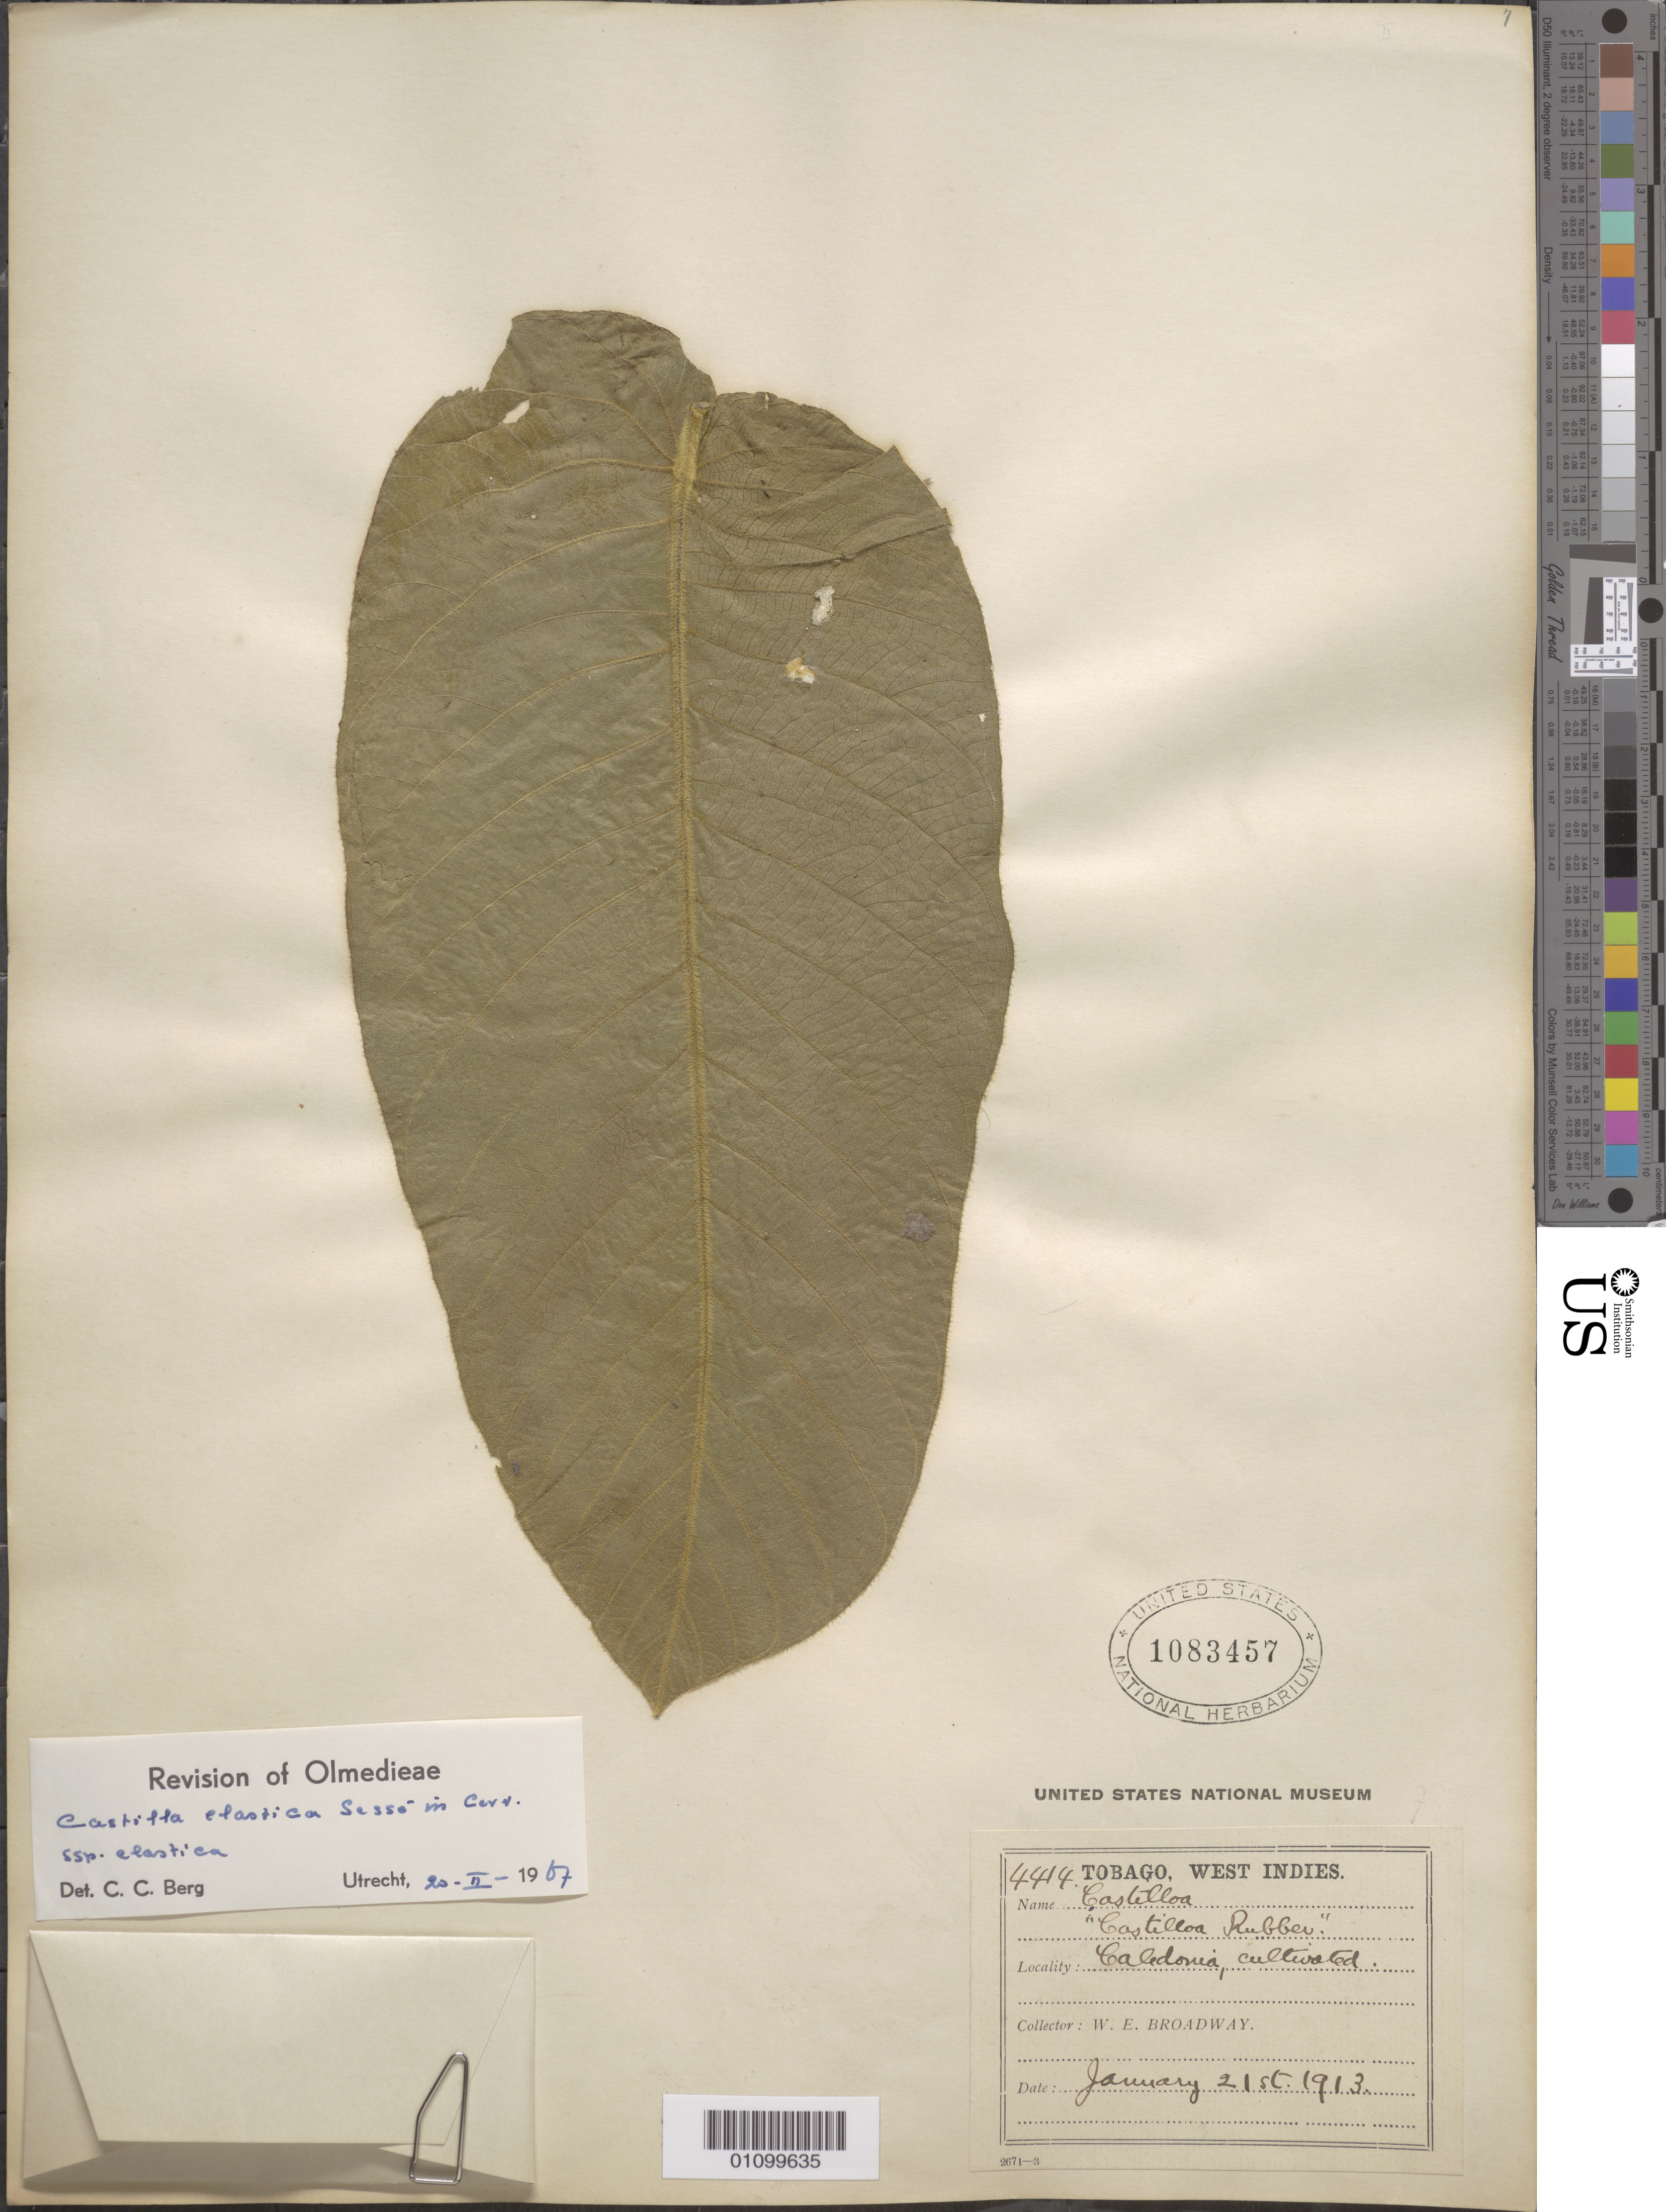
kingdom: Plantae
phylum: Tracheophyta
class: Magnoliopsida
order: Rosales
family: Moraceae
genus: Castilla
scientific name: Castilla elastica subsp. elastica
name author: Sessé ex Cerv.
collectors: W. E. Broadway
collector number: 4414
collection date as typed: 21 Jan 1913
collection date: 1913-01-21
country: Trinidad and Tobago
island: Tobago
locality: Caledonia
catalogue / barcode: US 1083457